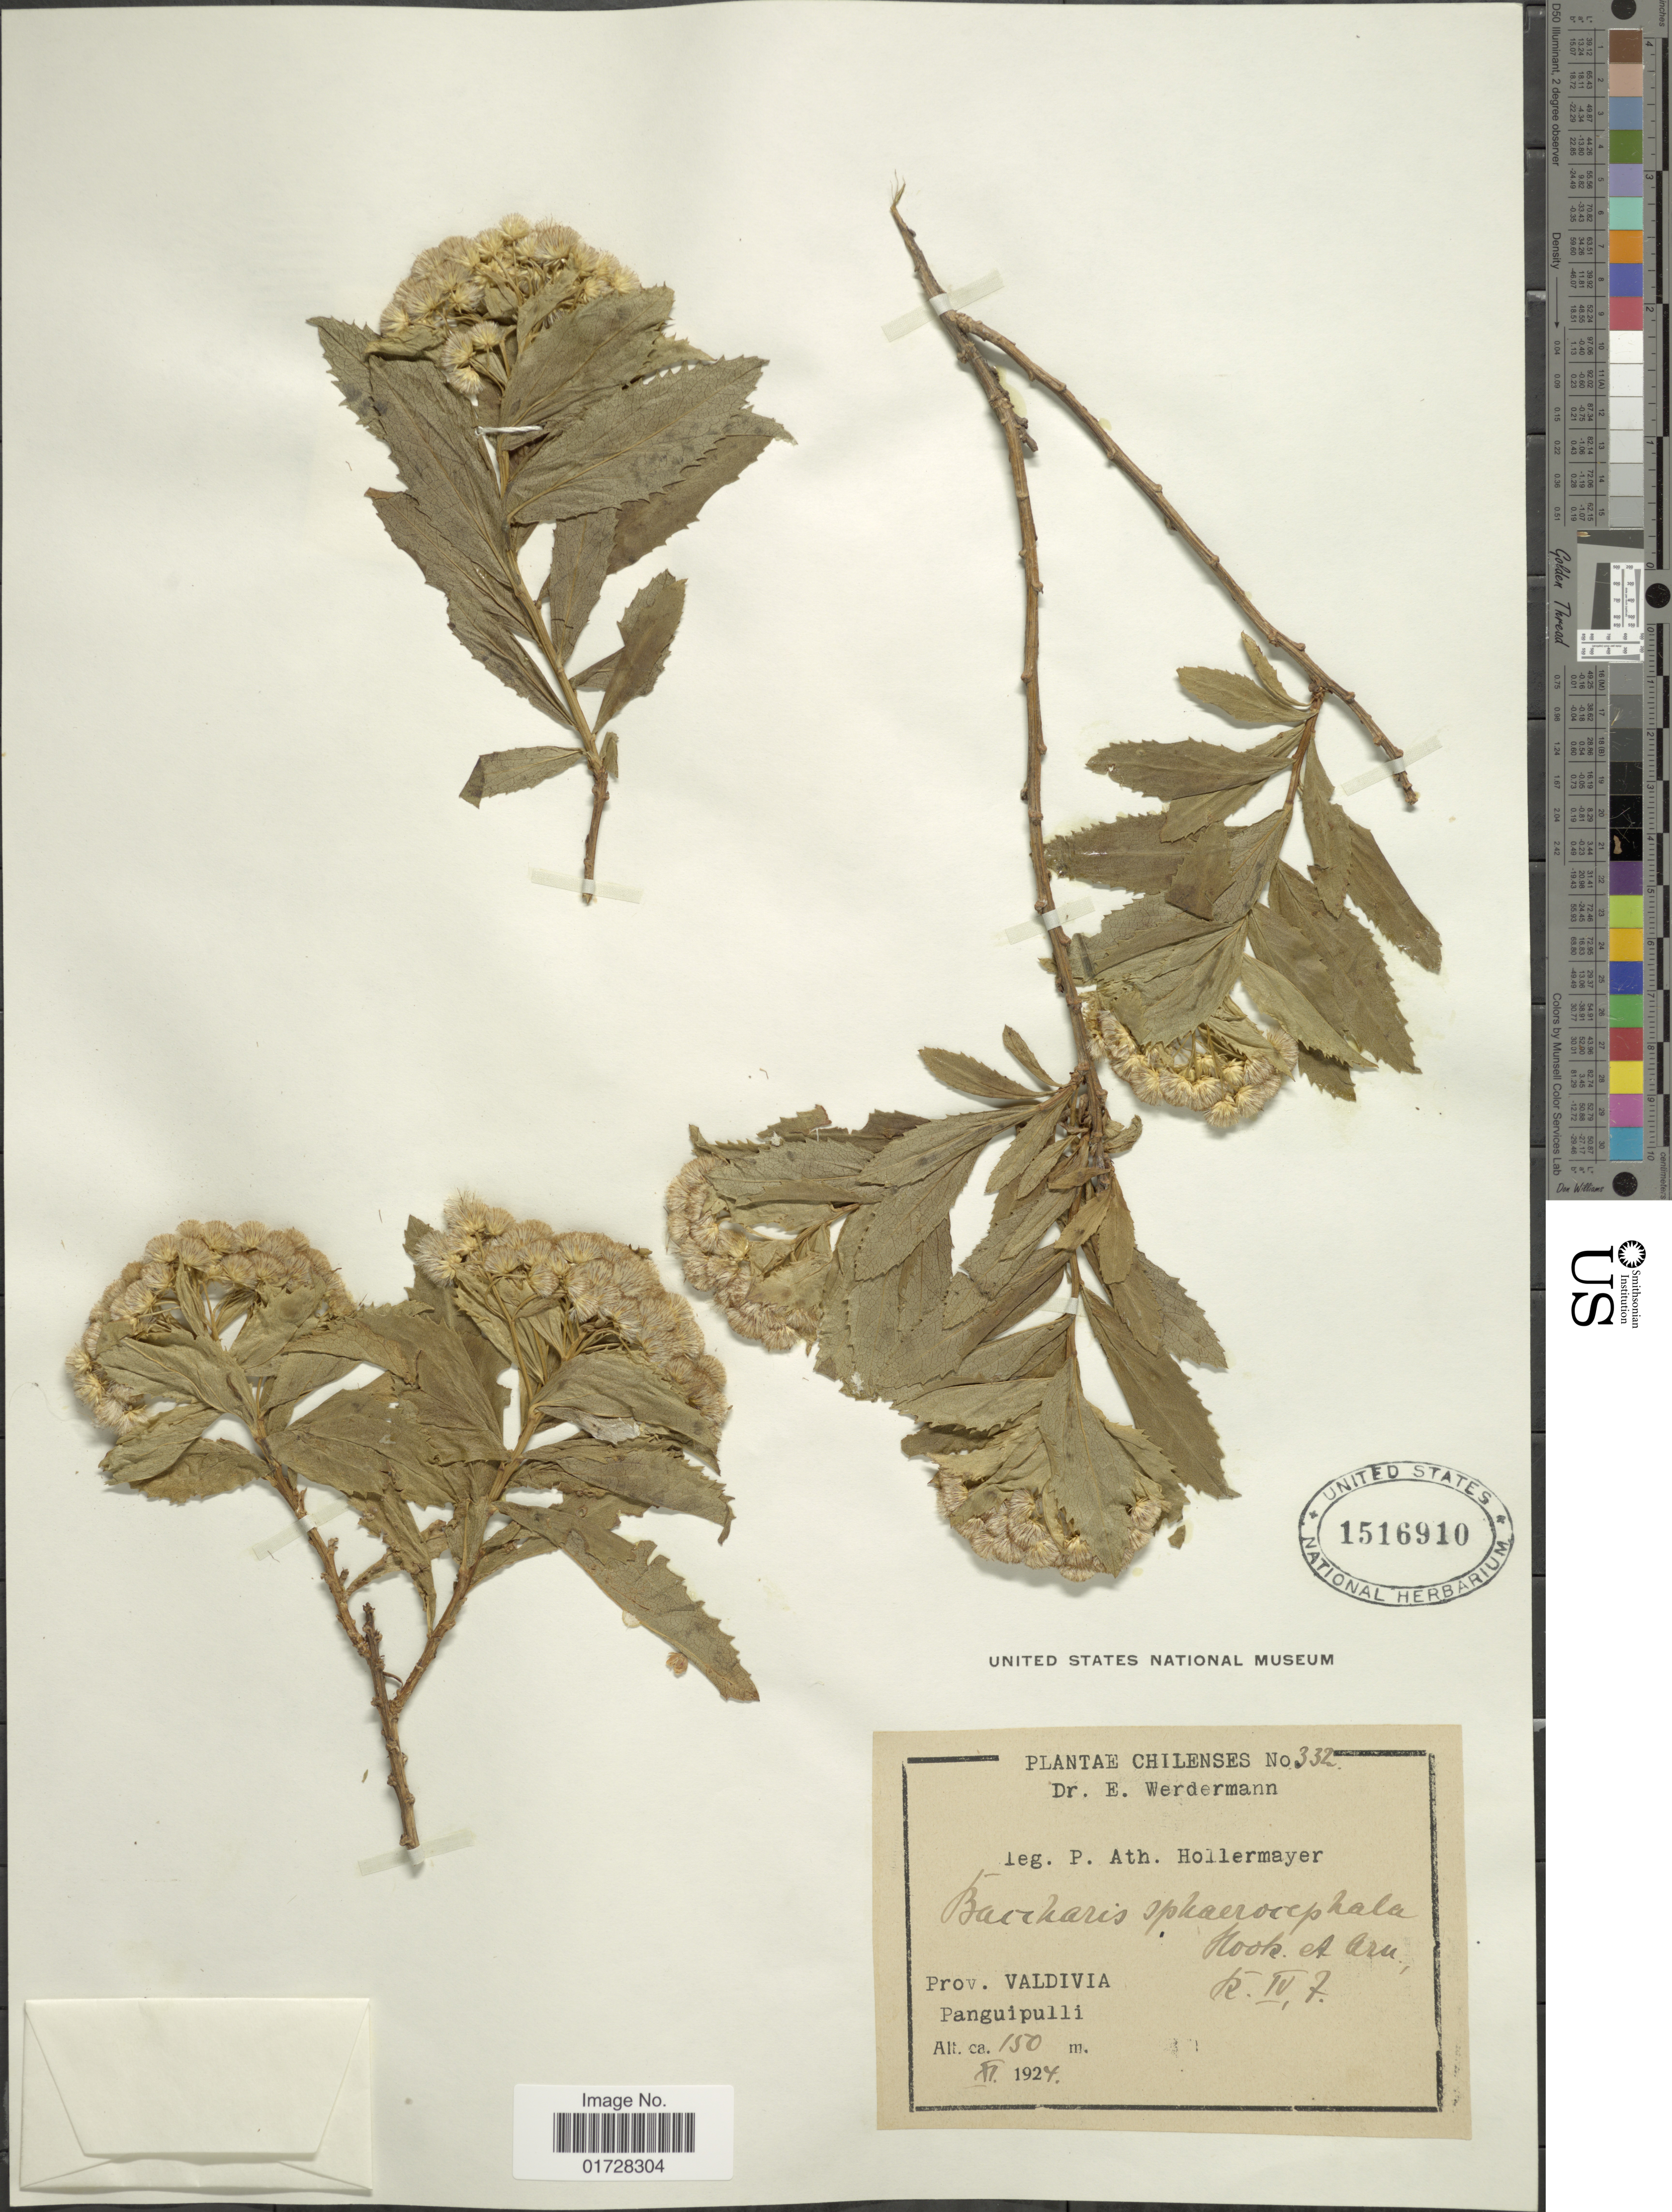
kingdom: Plantae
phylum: Tracheophyta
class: Magnoliopsida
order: Asterales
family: Asteraceae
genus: Baccharis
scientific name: Baccharis sphaerocephala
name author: Hook. & Arn.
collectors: E. Werdermann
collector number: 332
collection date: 1924-11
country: Chile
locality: Prov. Valdivia, Panguipulli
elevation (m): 150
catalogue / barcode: US 1516910